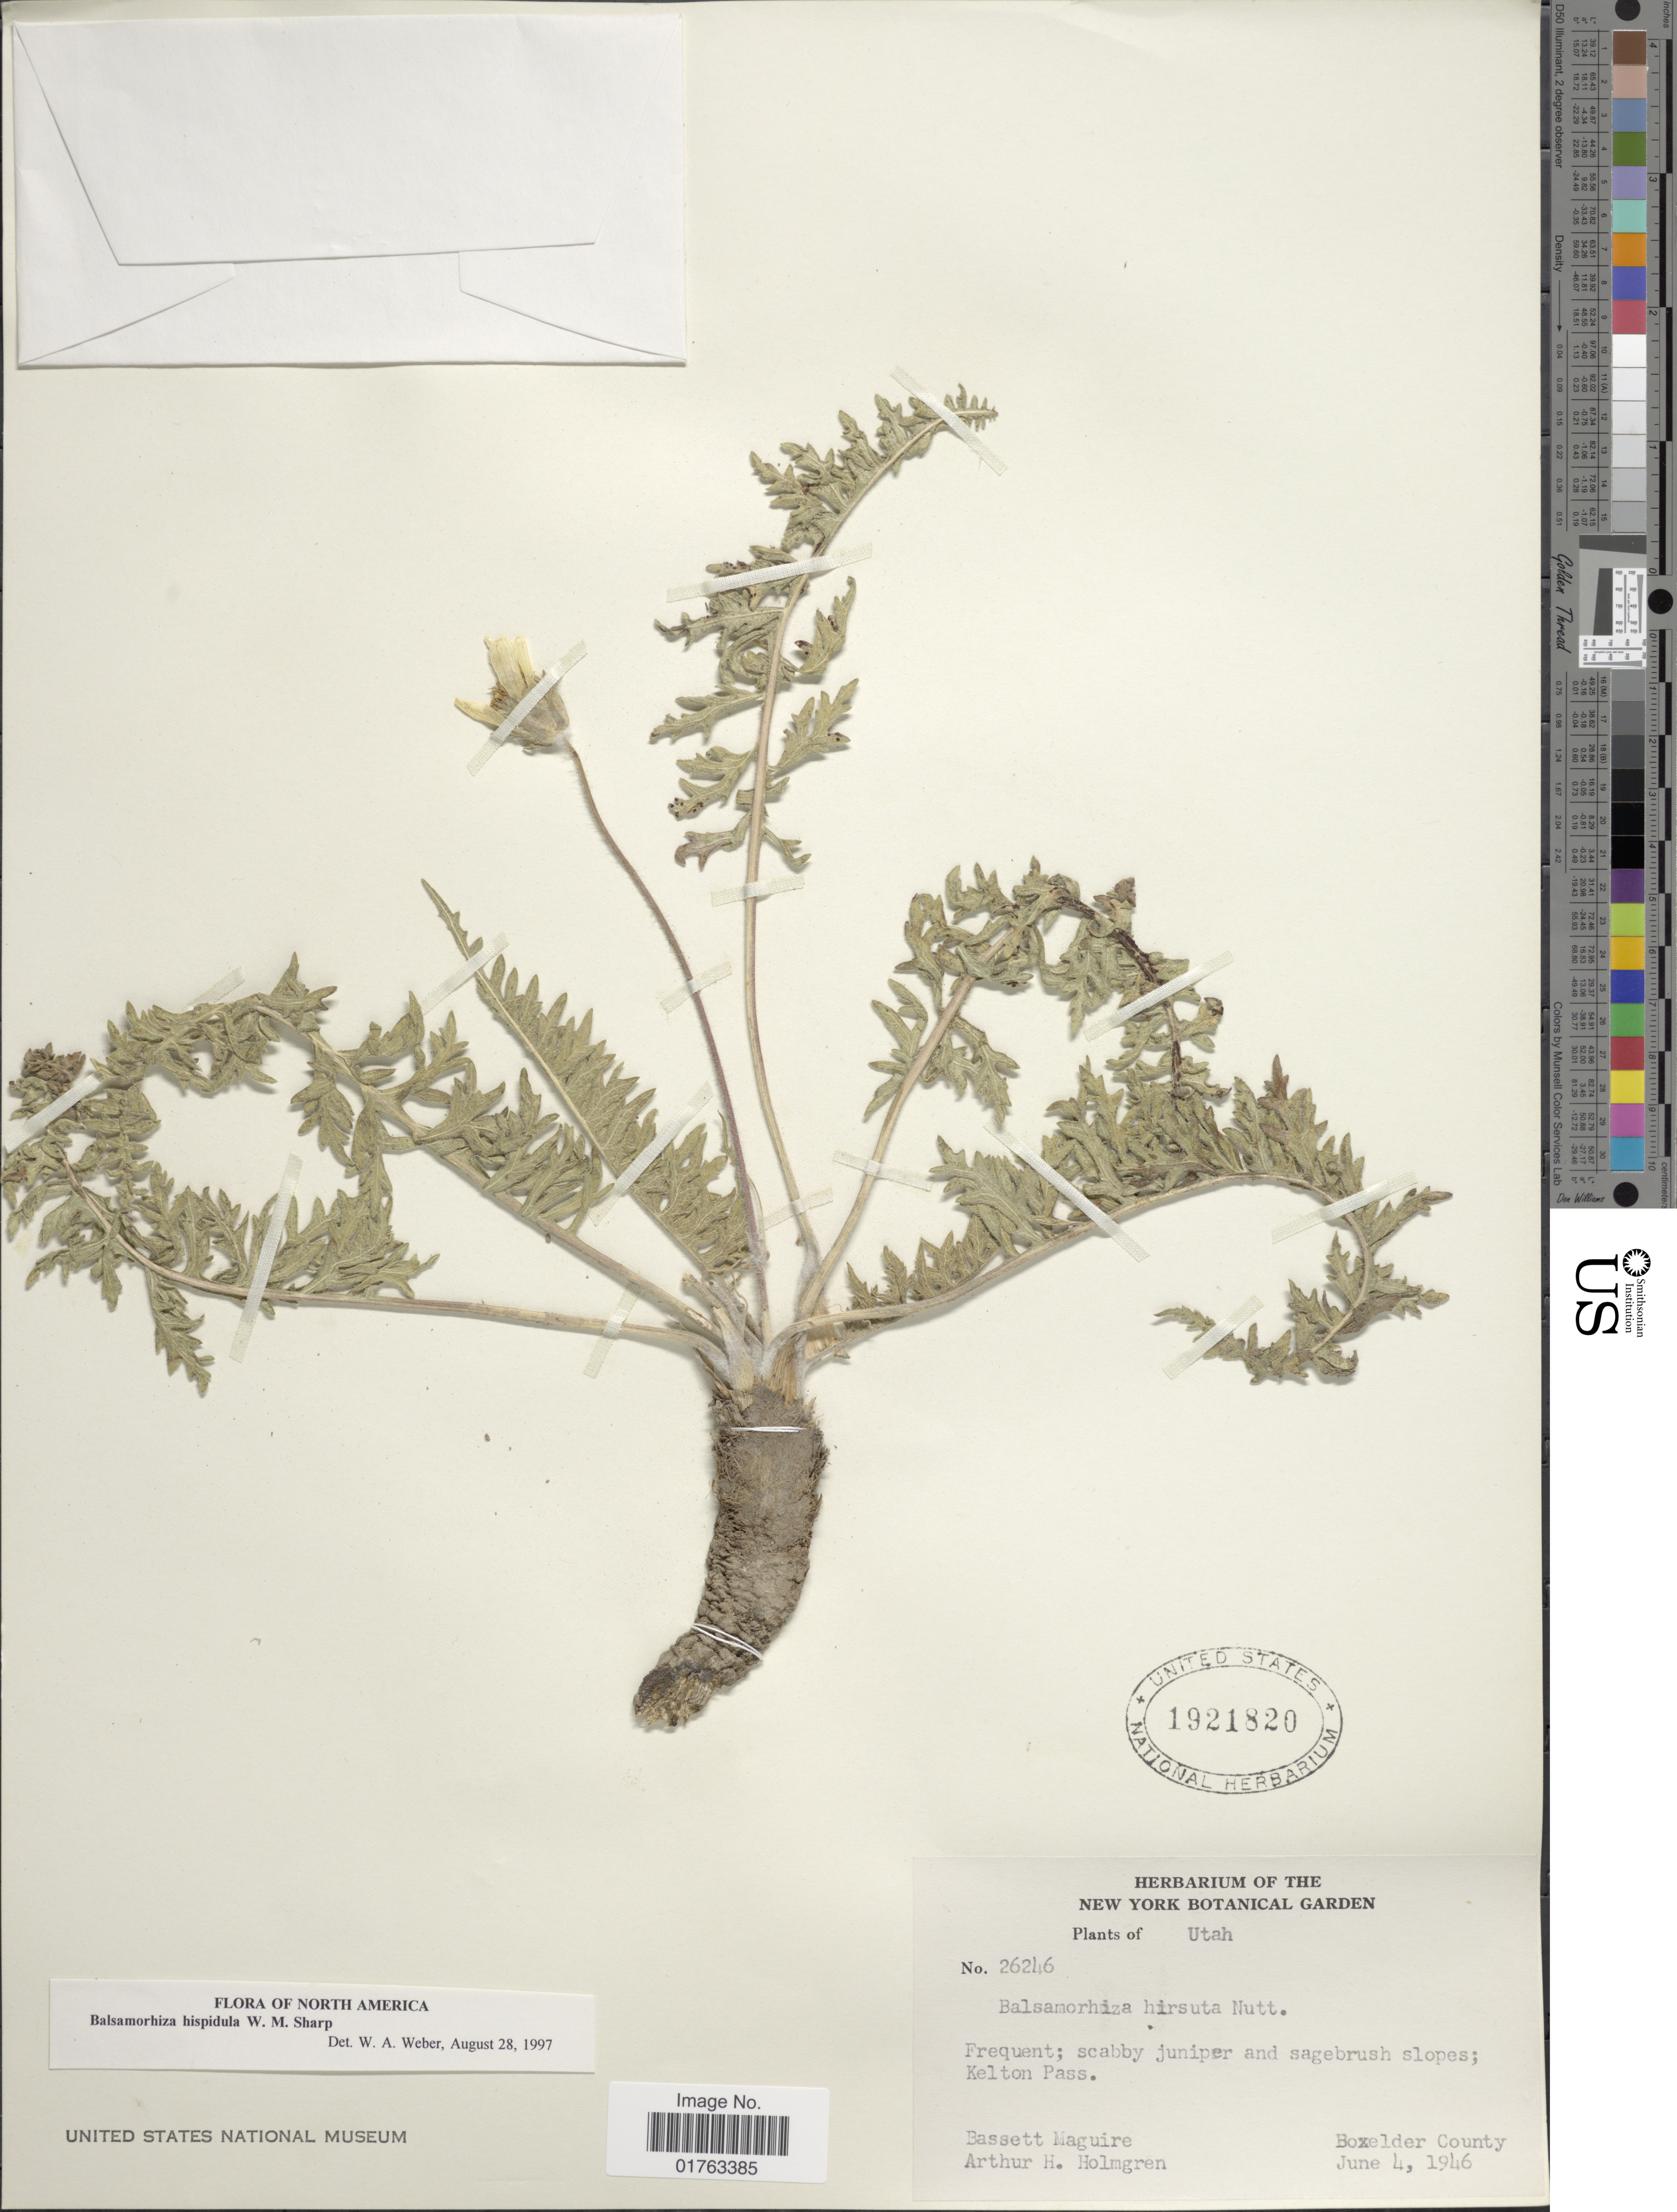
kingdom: Plantae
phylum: Tracheophyta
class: Magnoliopsida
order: Asterales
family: Asteraceae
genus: Balsamorhiza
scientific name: Balsamorhiza hispidula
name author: W.M. Sharp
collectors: B. Maguire & A. H. Holmgren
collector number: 26246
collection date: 1946-06-04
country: United States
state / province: Utah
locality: Kelton Pass. Boxelder County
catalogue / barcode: US 1921820